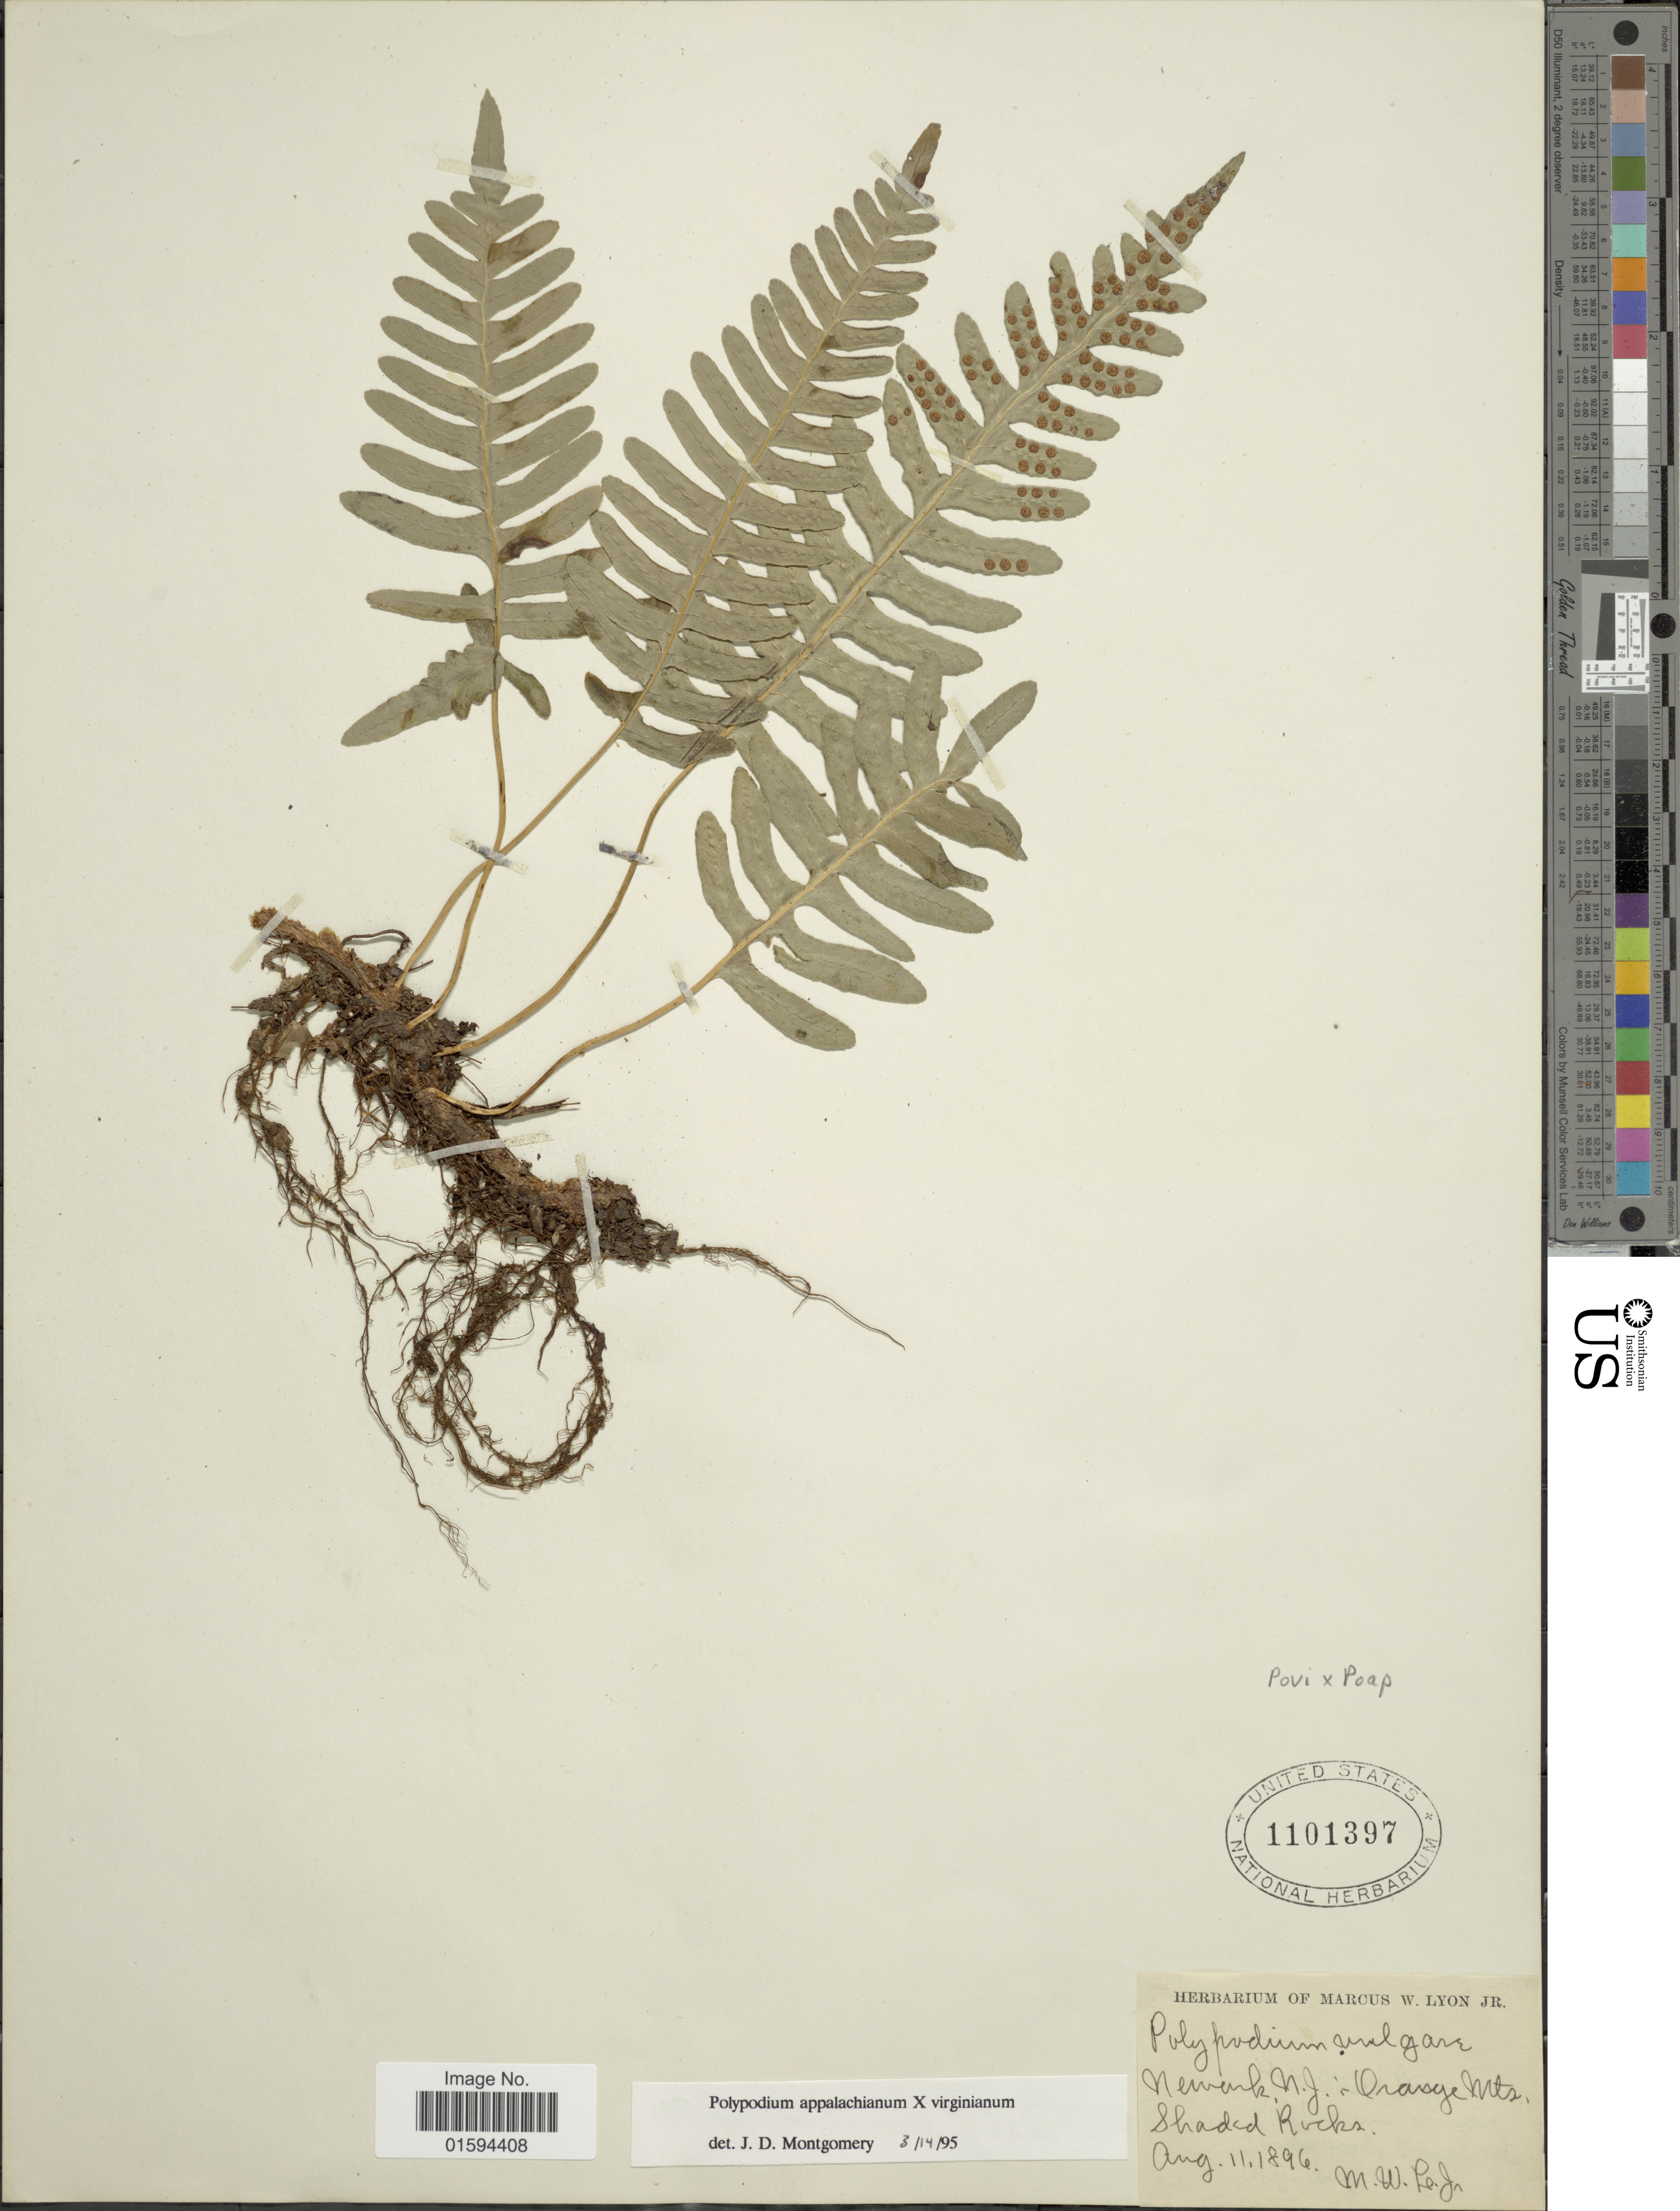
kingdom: Plantae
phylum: Tracheophyta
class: Polypodiopsida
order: Polypodiales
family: Polypodiaceae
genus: Polypodium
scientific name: Polypodium appalachianum x P. virginianum L.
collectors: M. W. Lyon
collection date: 1896-08-11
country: United States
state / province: New Jersey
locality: Newark; Orange Mts.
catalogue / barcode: US 1101397